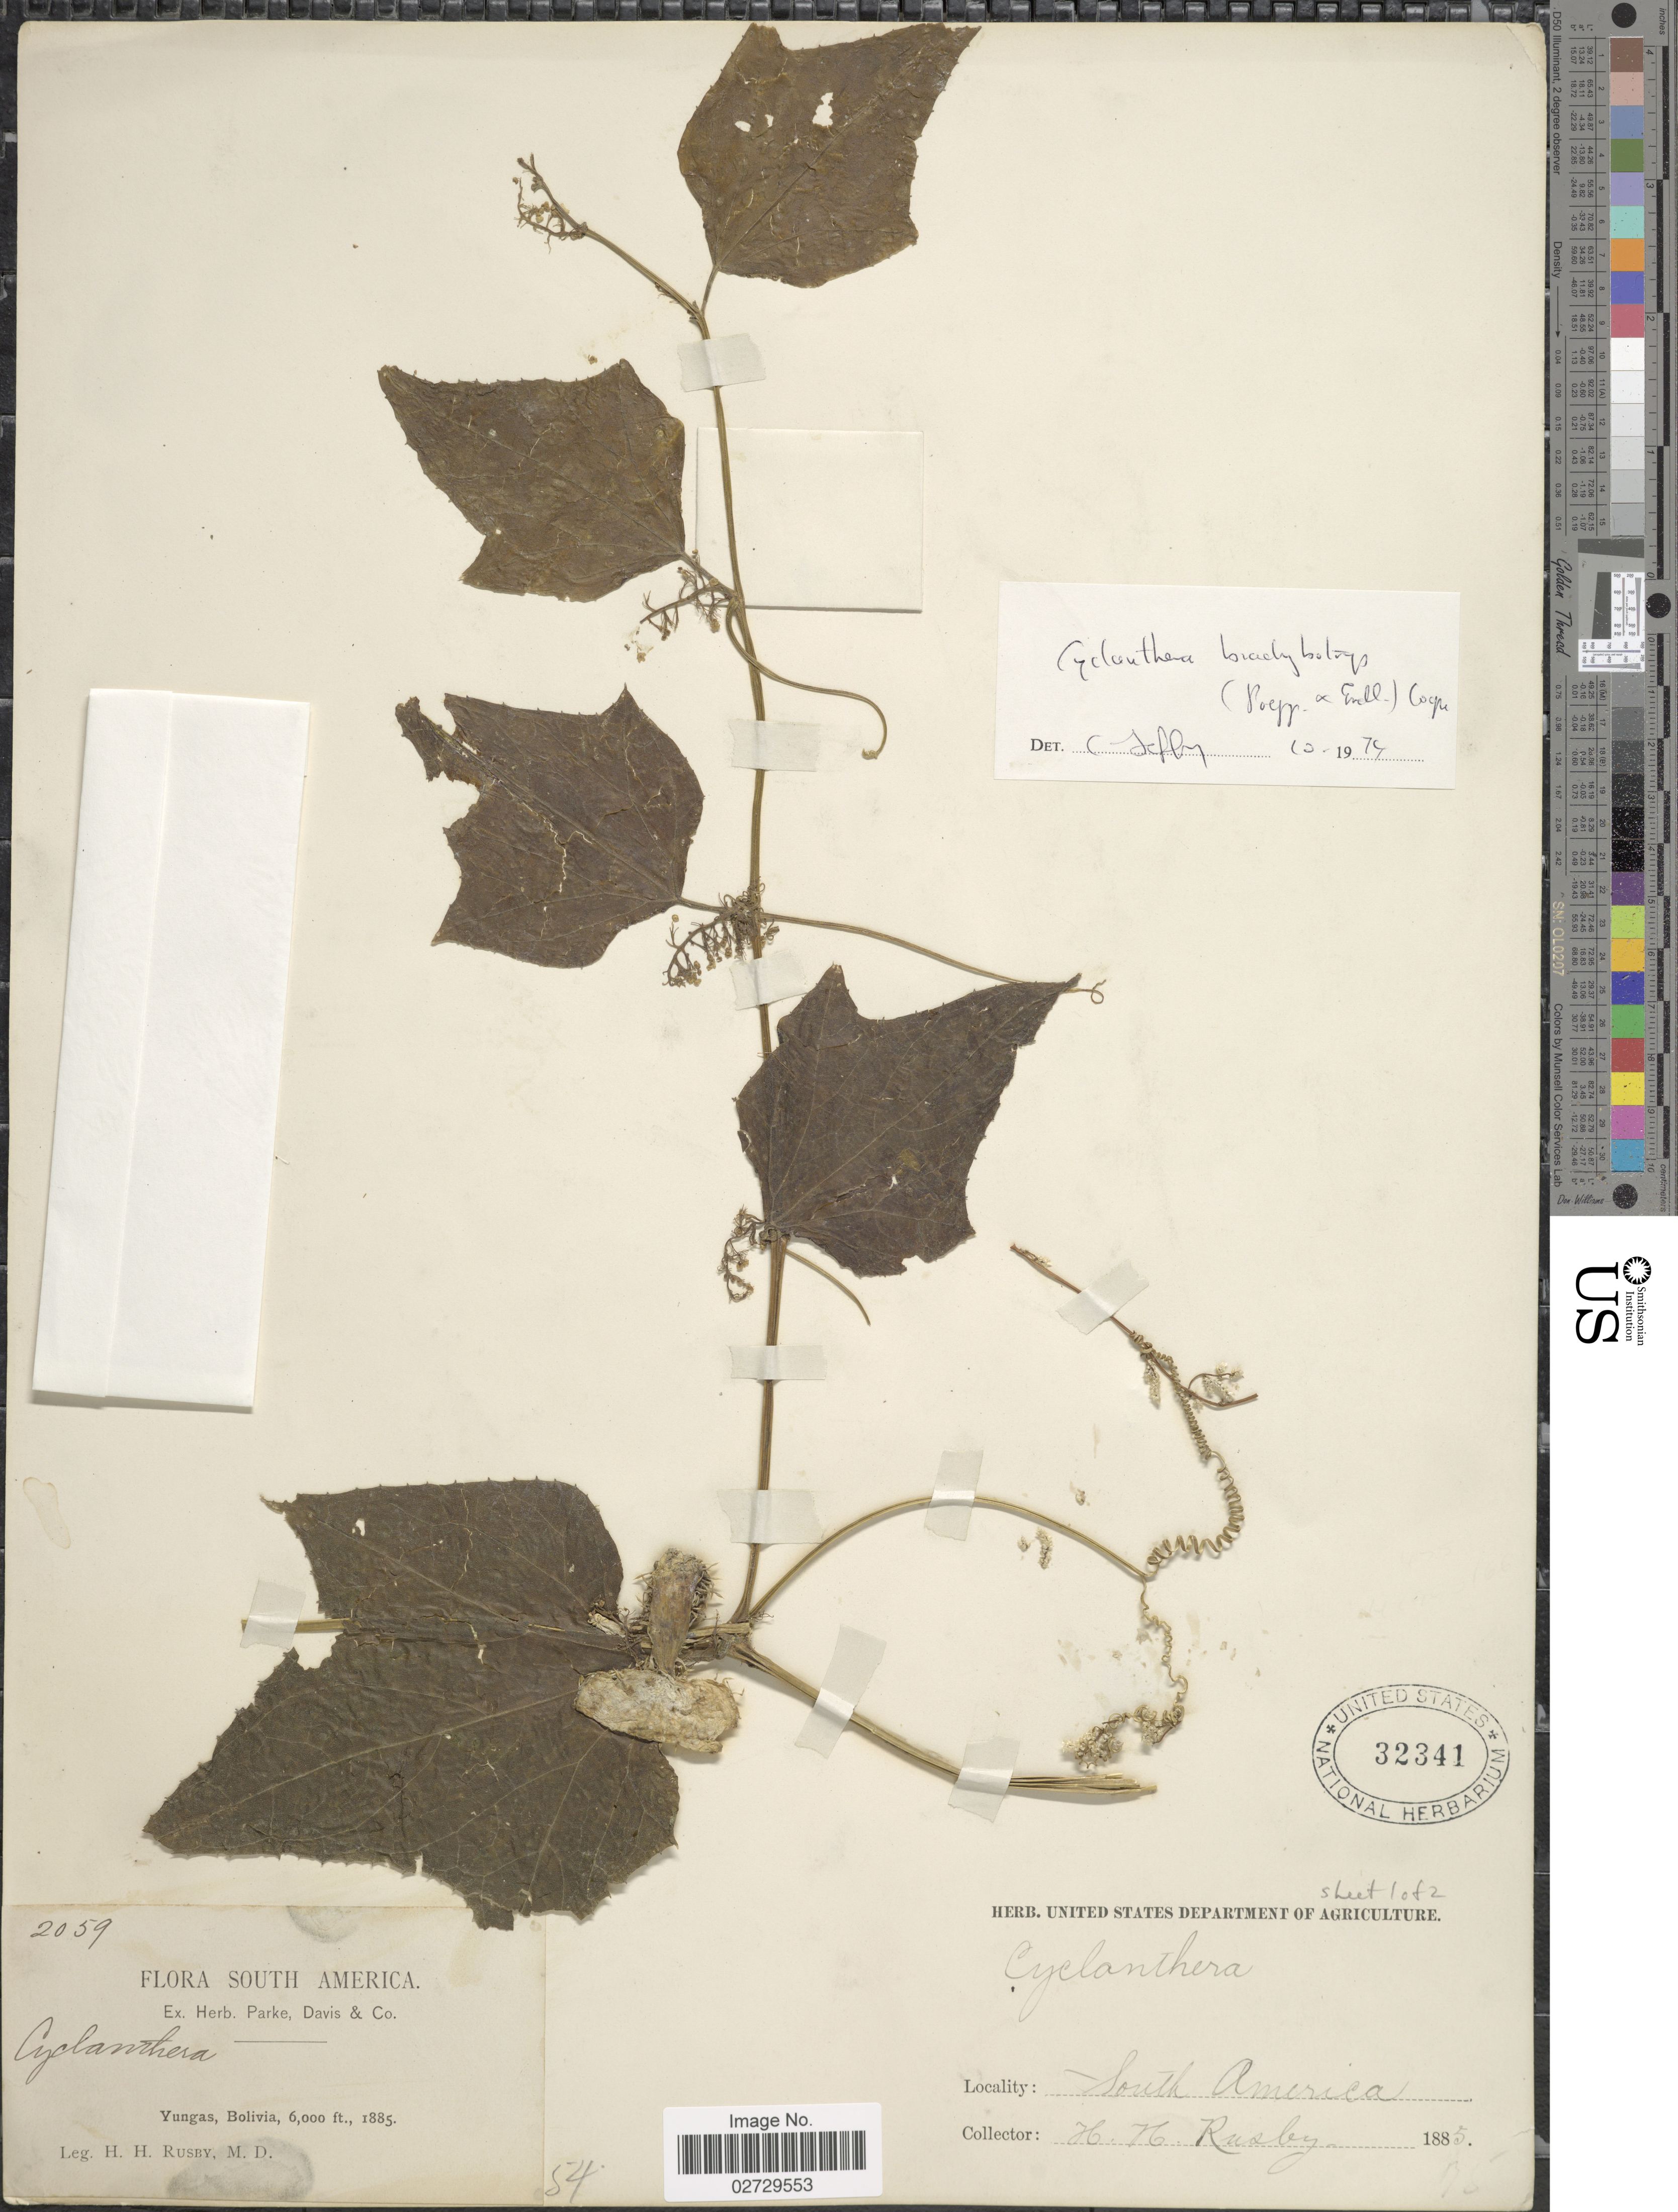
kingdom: Plantae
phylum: Tracheophyta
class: Magnoliopsida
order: Cucurbitales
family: Cucurbitaceae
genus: Cyclanthera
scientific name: Cyclanthera brachybotrys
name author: (Poepp. & Endl.) Cogn.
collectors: H. H. Rusby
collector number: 2059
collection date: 1885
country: Bolivia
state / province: La Paz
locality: Yungas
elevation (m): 1829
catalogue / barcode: US 32341